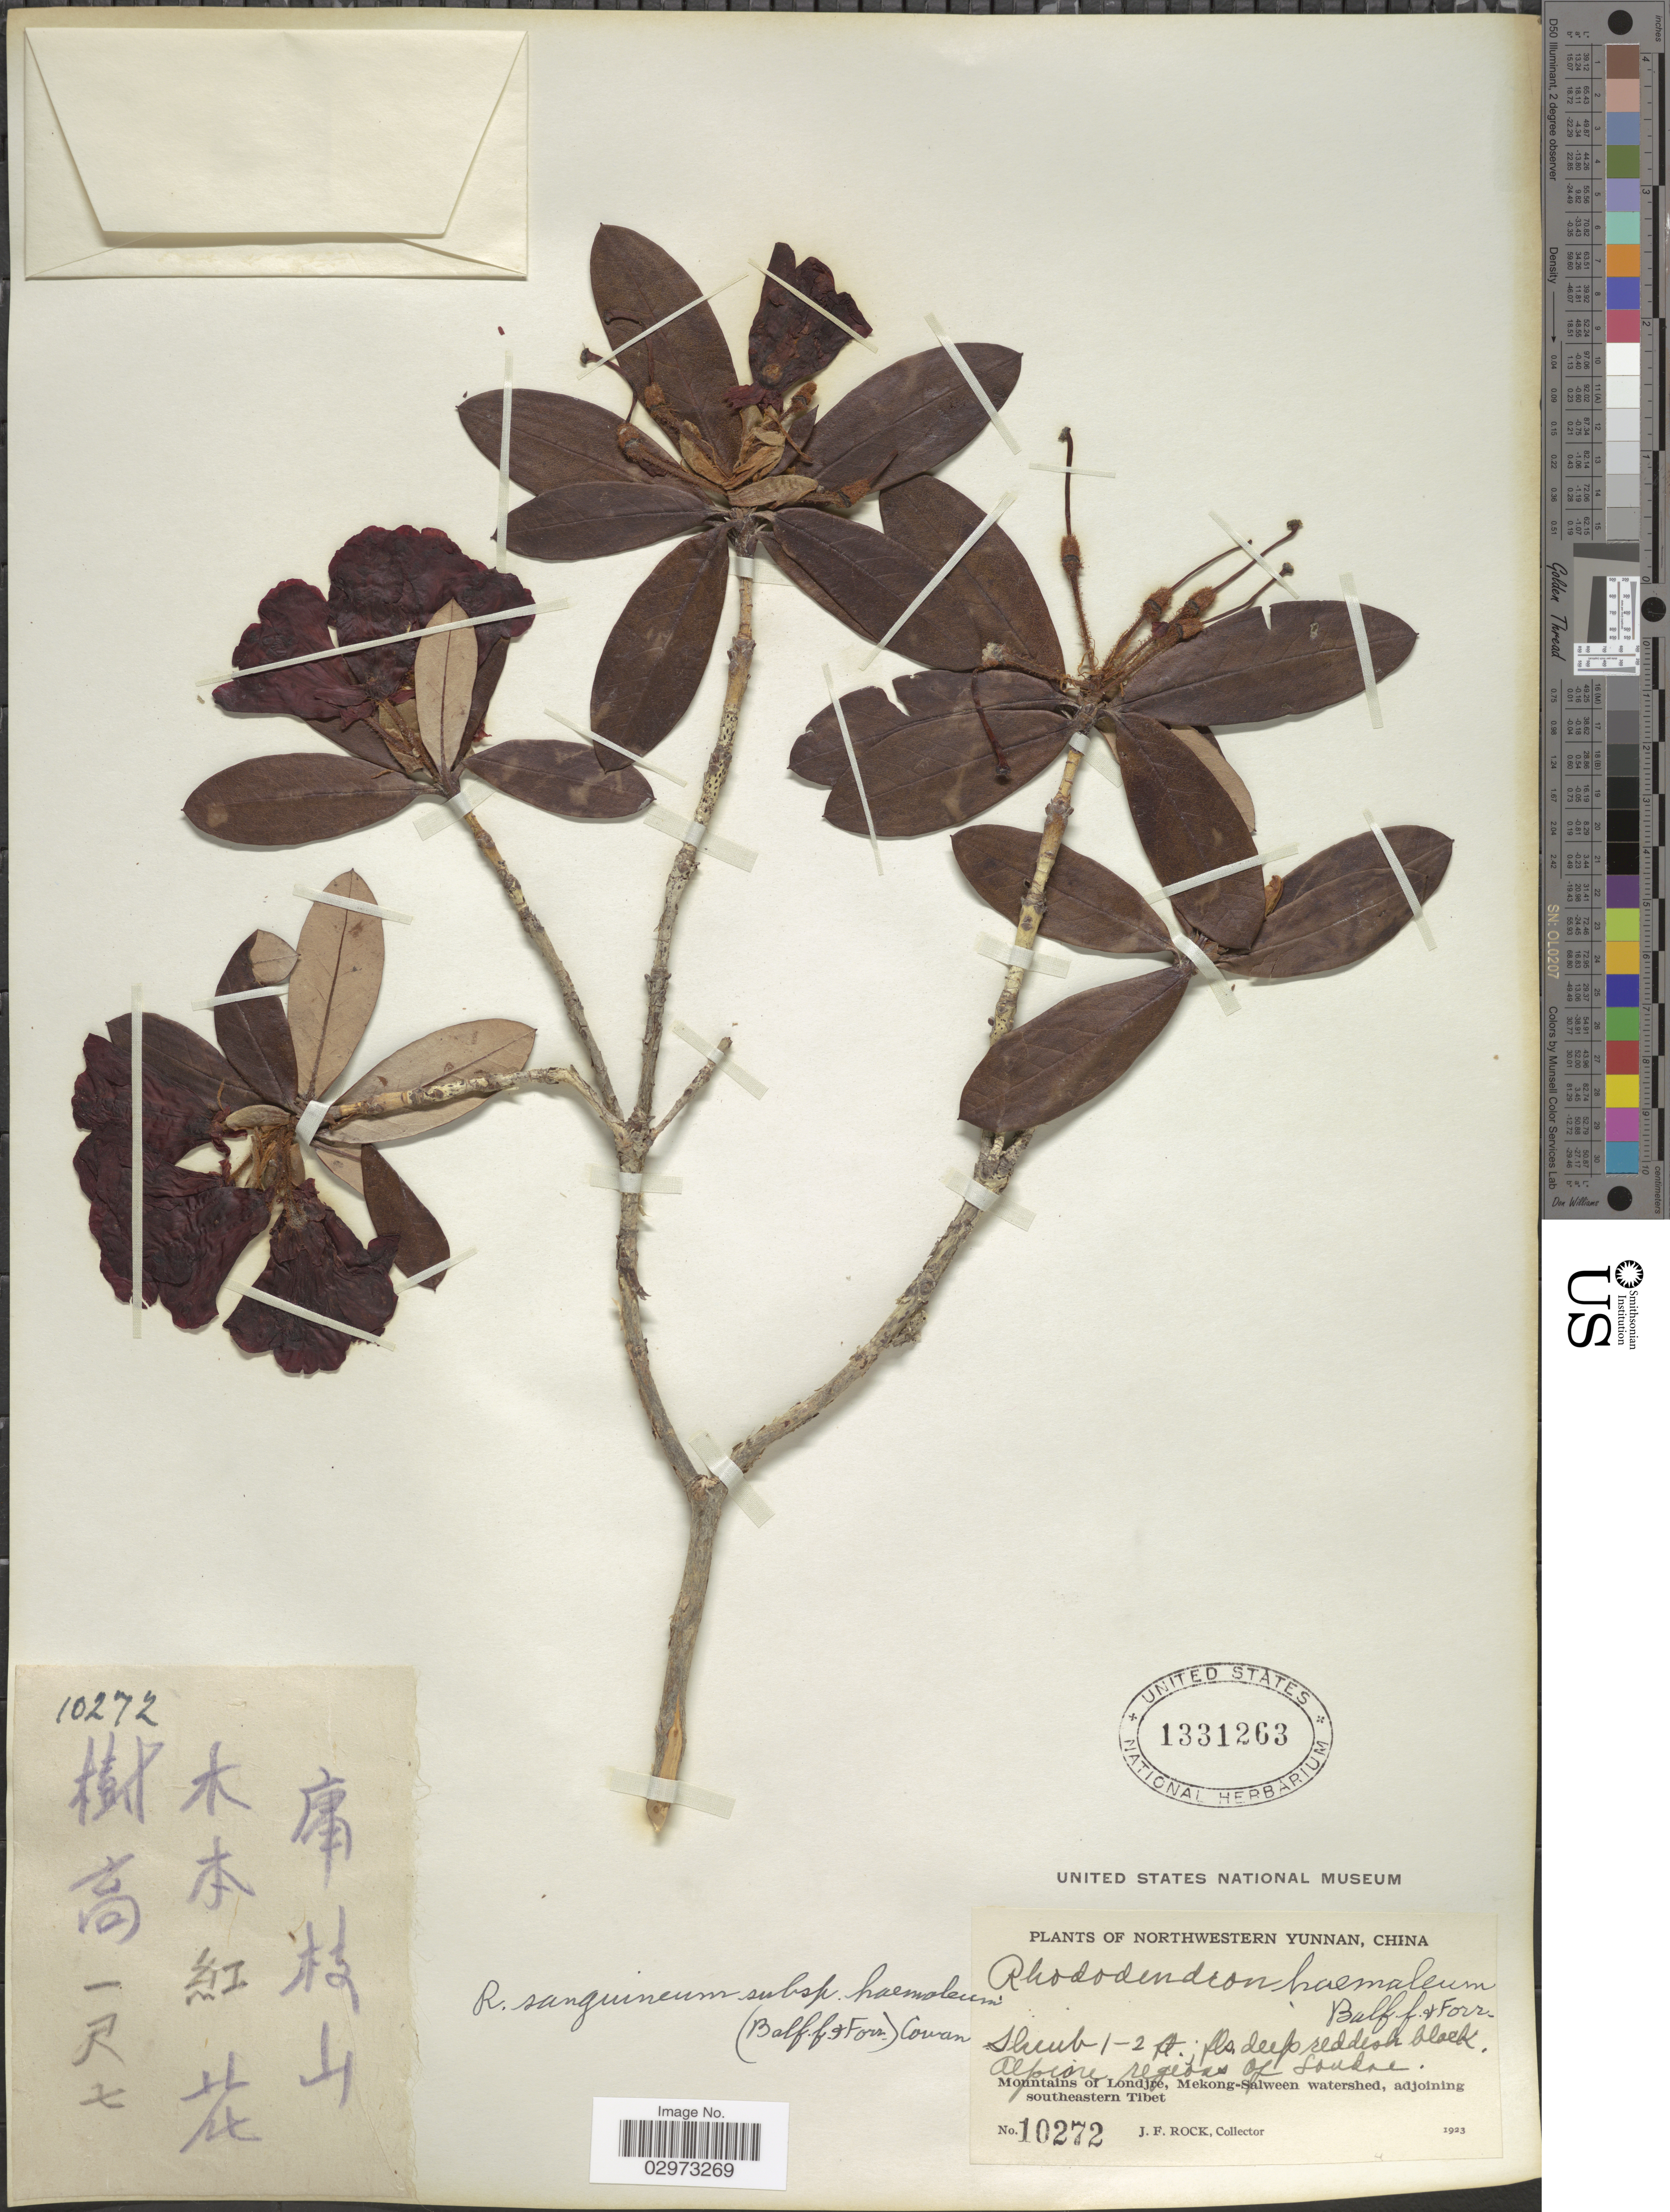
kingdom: Plantae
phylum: Tracheophyta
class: Magnoliopsida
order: Ericales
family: Ericaceae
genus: Rhododendron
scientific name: Rhododendron sanguineum subsp. haemaleum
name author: (Balf. f. & Forrest) Cowan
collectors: J. Rock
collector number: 10272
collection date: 1923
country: China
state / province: Yunnan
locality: Northwestern Yunnan. Alpine regions of Londre. Mountains of Londjre, Mekong-Salween watershed, adjoining southeastern Tibet.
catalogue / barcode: US 1331263